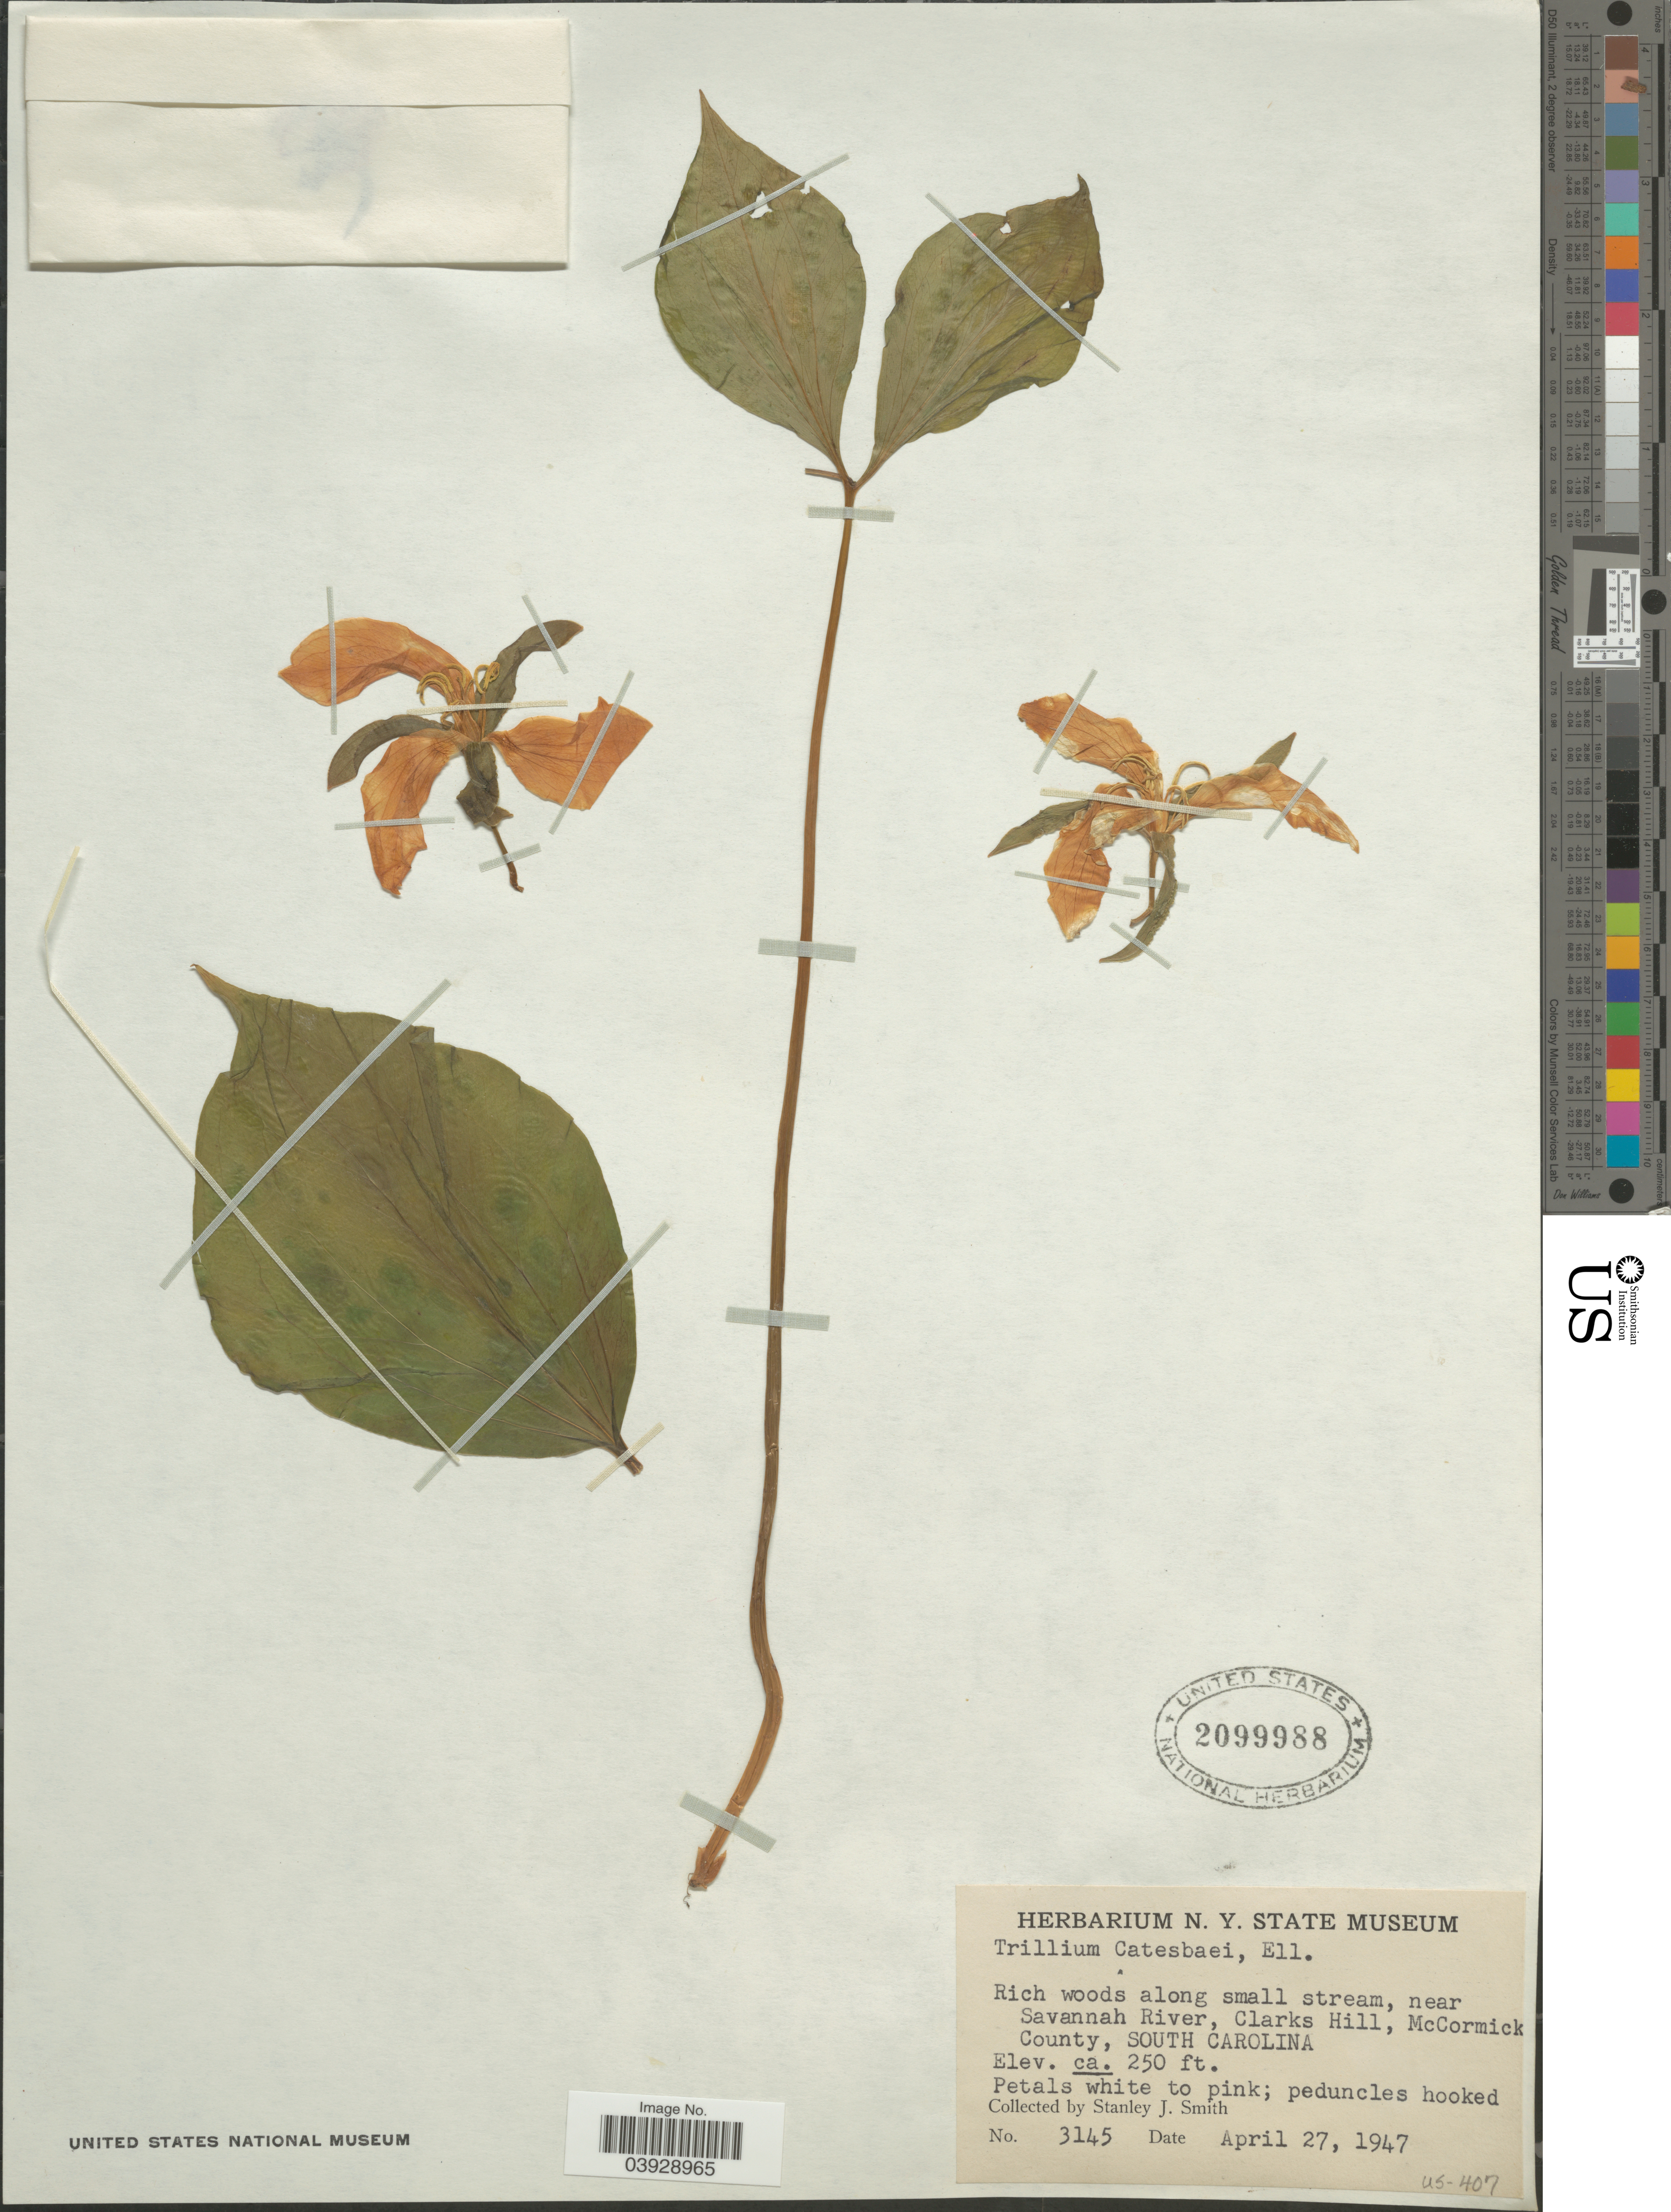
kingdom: Plantae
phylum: Tracheophyta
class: Liliopsida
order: Liliales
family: Melanthiaceae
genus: Trillium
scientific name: Trillium catesbaei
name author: Elliott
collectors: S. Smith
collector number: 3145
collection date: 1947-04-27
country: United States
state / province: South Carolina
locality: Along small stream, near Savannah River, Clarks Hill, McCormick County.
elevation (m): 76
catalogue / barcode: US 2099988